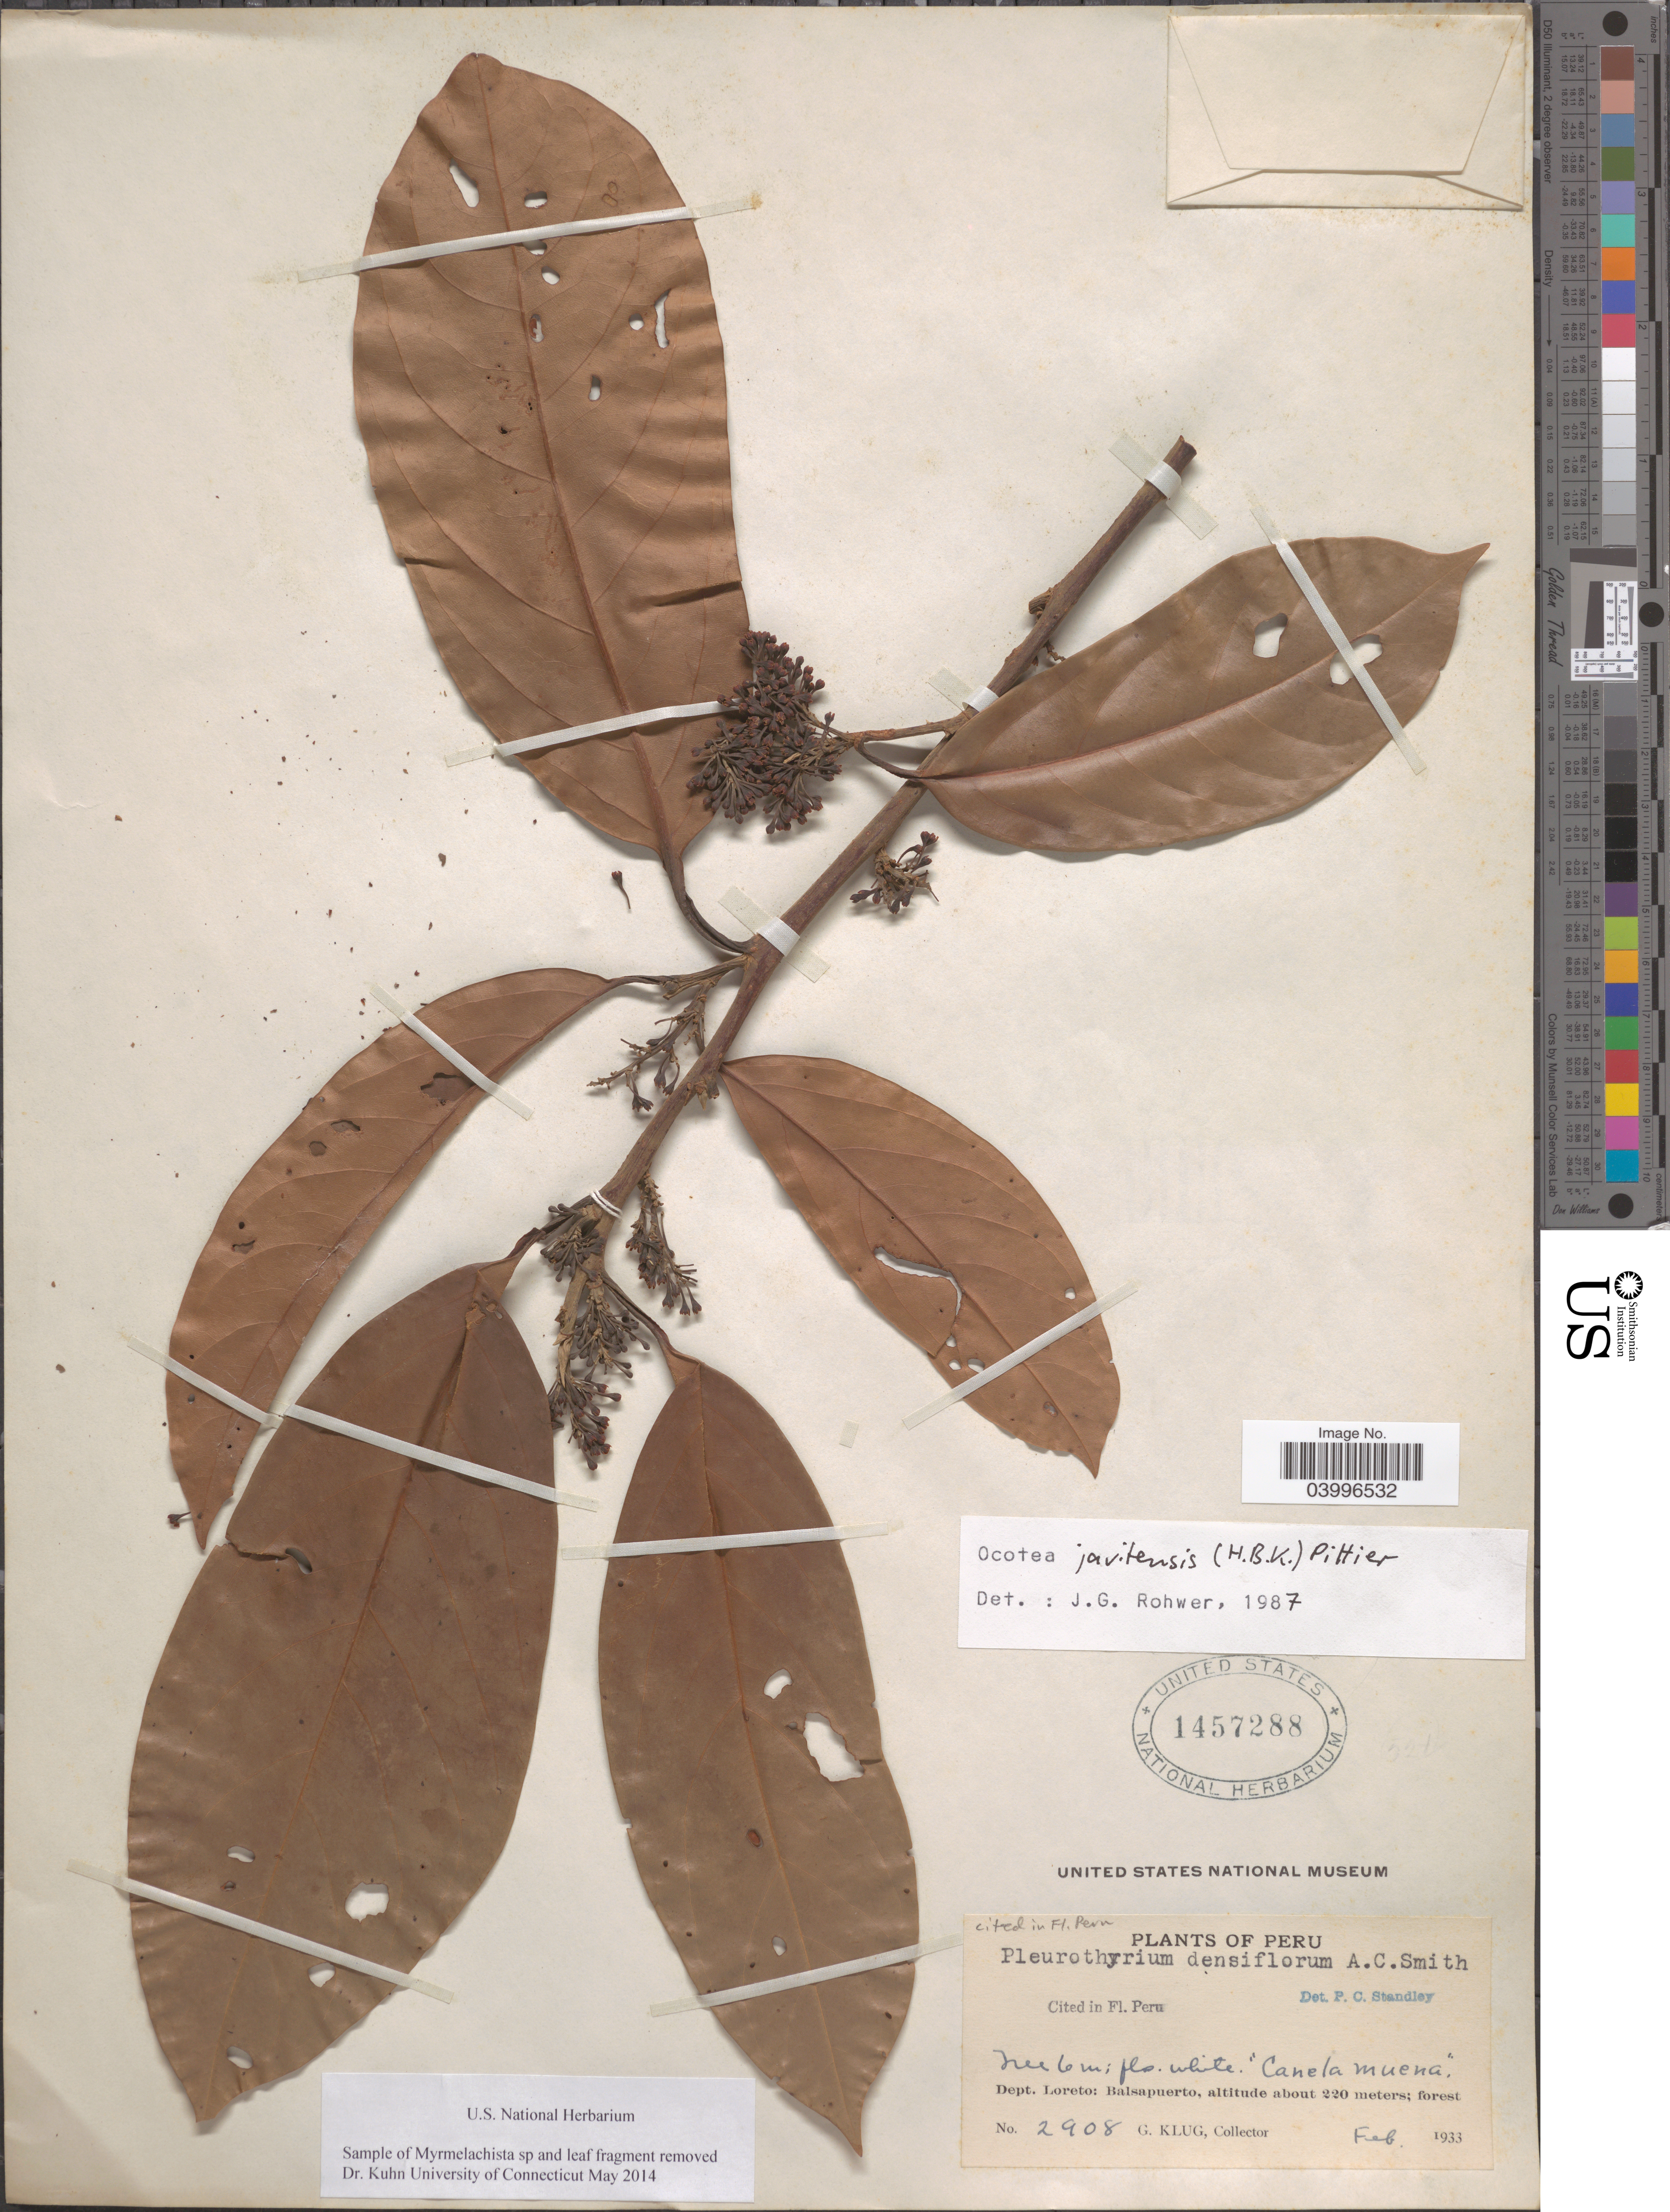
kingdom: Plantae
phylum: Tracheophyta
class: Magnoliopsida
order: Laurales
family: Lauraceae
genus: Ocotea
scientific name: Ocotea javitensis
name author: (Kunth) Pittier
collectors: G. Klug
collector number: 2908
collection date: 1933-02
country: Peru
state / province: Loreto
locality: Dept. Loreto: Balsapuerto.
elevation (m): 220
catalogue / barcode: US 1457288